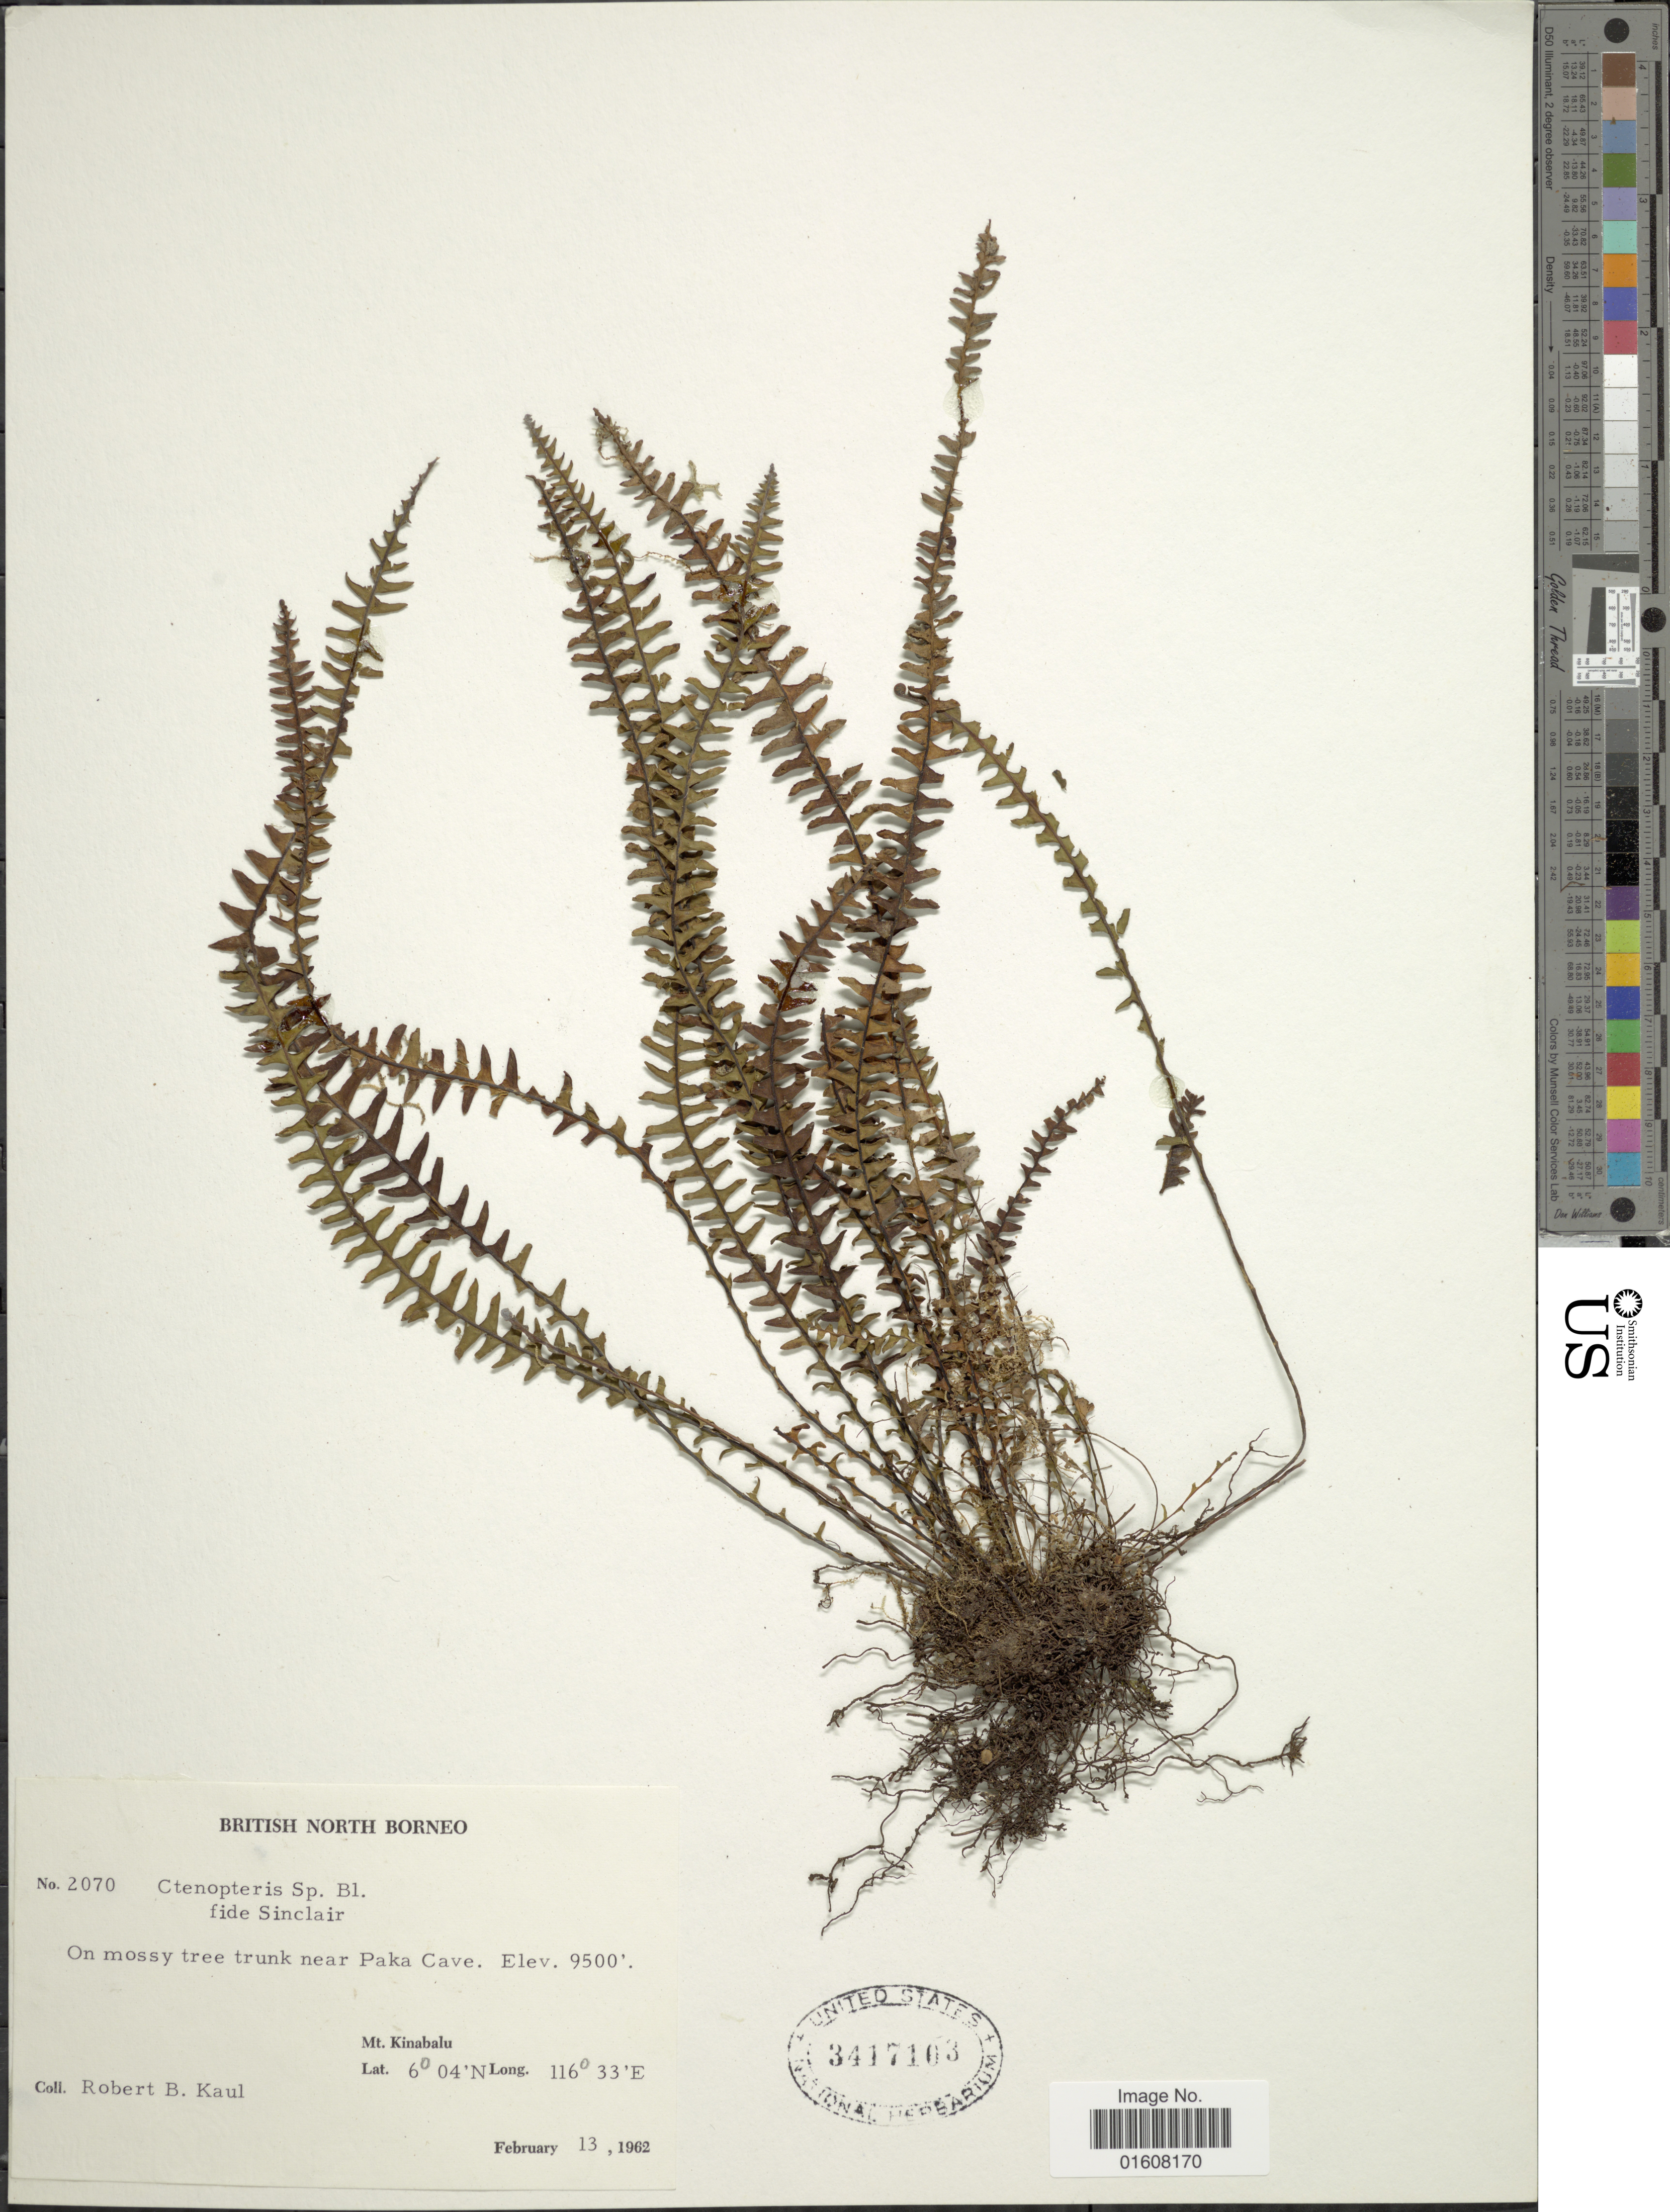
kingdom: Plantae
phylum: Tracheophyta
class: Polypodiopsida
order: Polypodiales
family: Polypodiaceae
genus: Grammitis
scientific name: Grammitis sp.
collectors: R. Kaul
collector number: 2070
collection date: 1962-02-13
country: Malaysia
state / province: Sabah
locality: British North Borneo. On mossy tree trunk near Paka Cave. Mt. Kinabalu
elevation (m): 2896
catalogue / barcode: US 3417103